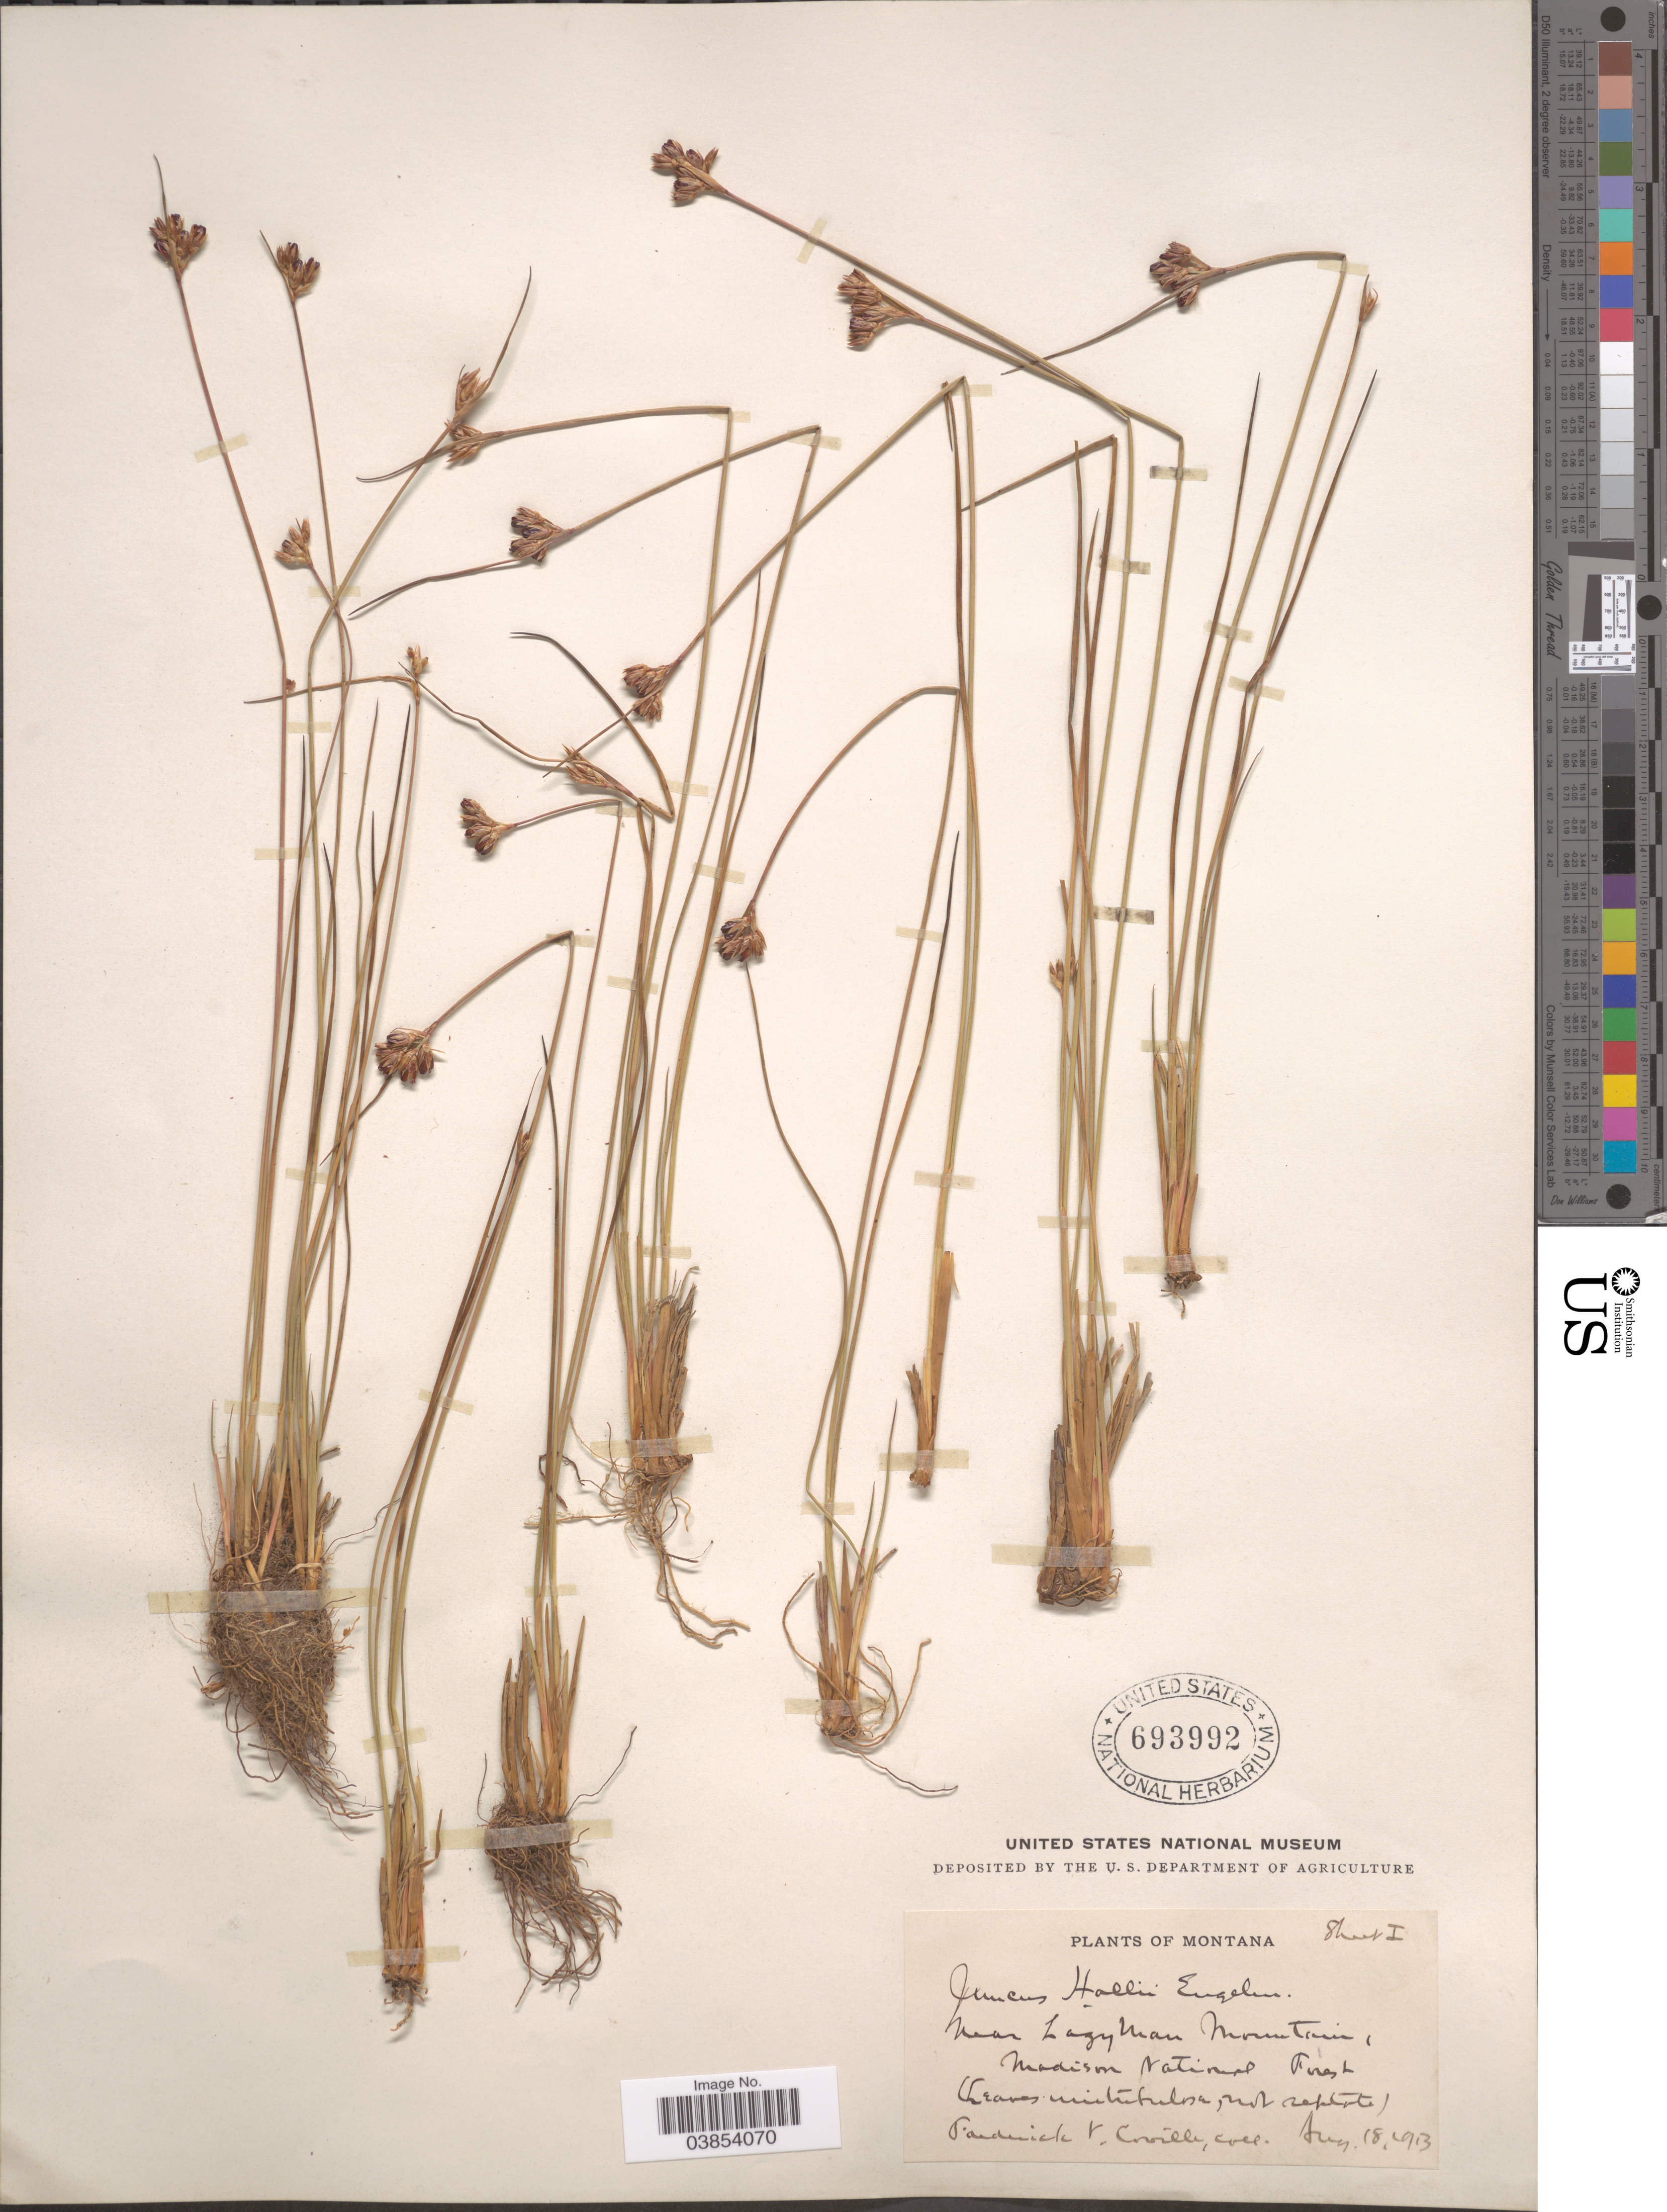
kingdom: Plantae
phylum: Tracheophyta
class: Liliopsida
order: Poales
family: Juncaceae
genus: Juncus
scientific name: Juncus hallii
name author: Engelm.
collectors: F. V. Coville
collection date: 1913-08-18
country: United States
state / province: Montana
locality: Near Lazy Man, Madison National Forest.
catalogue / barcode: US 693992